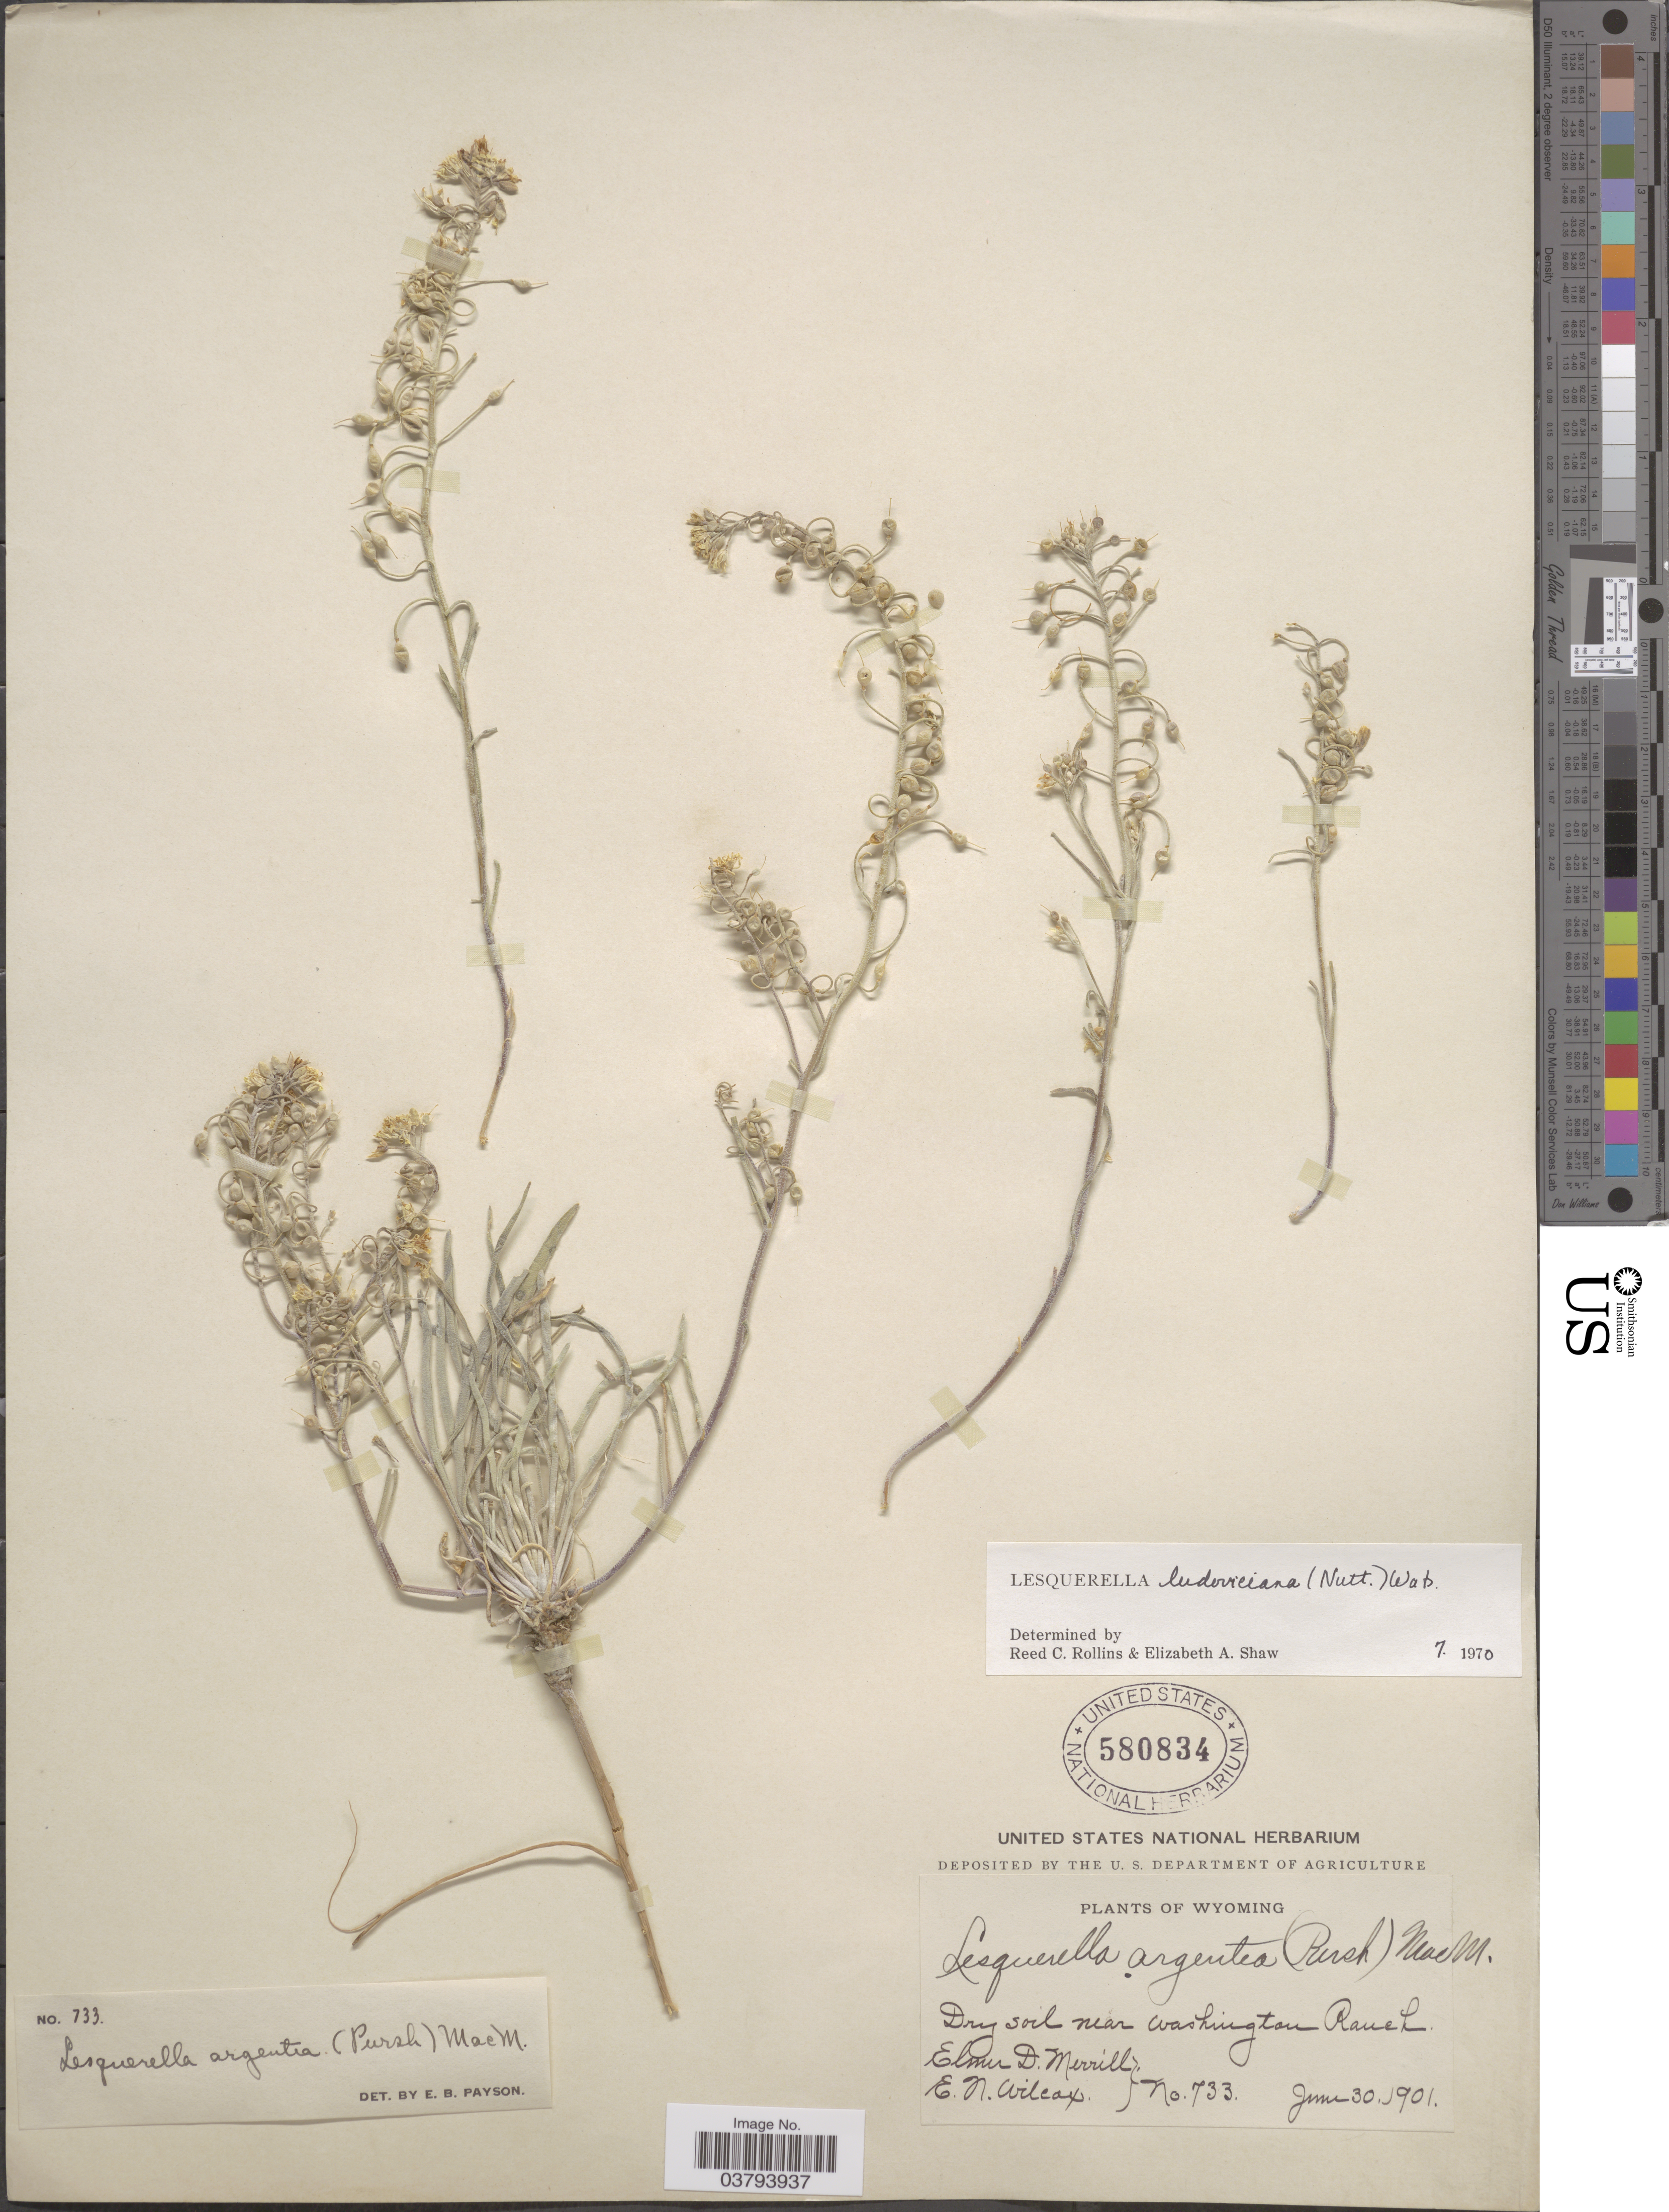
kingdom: Plantae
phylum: Tracheophyta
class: Magnoliopsida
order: Brassicales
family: Brassicaceae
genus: Lesquerella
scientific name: Lesquerella ludoviciana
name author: (Nutt.) S. Watson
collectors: E. D. Merrill & E. Wilcox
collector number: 733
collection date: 1901-06-30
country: United States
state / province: Wyoming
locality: Dry soil near Washington Rauek.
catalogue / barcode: US 580834